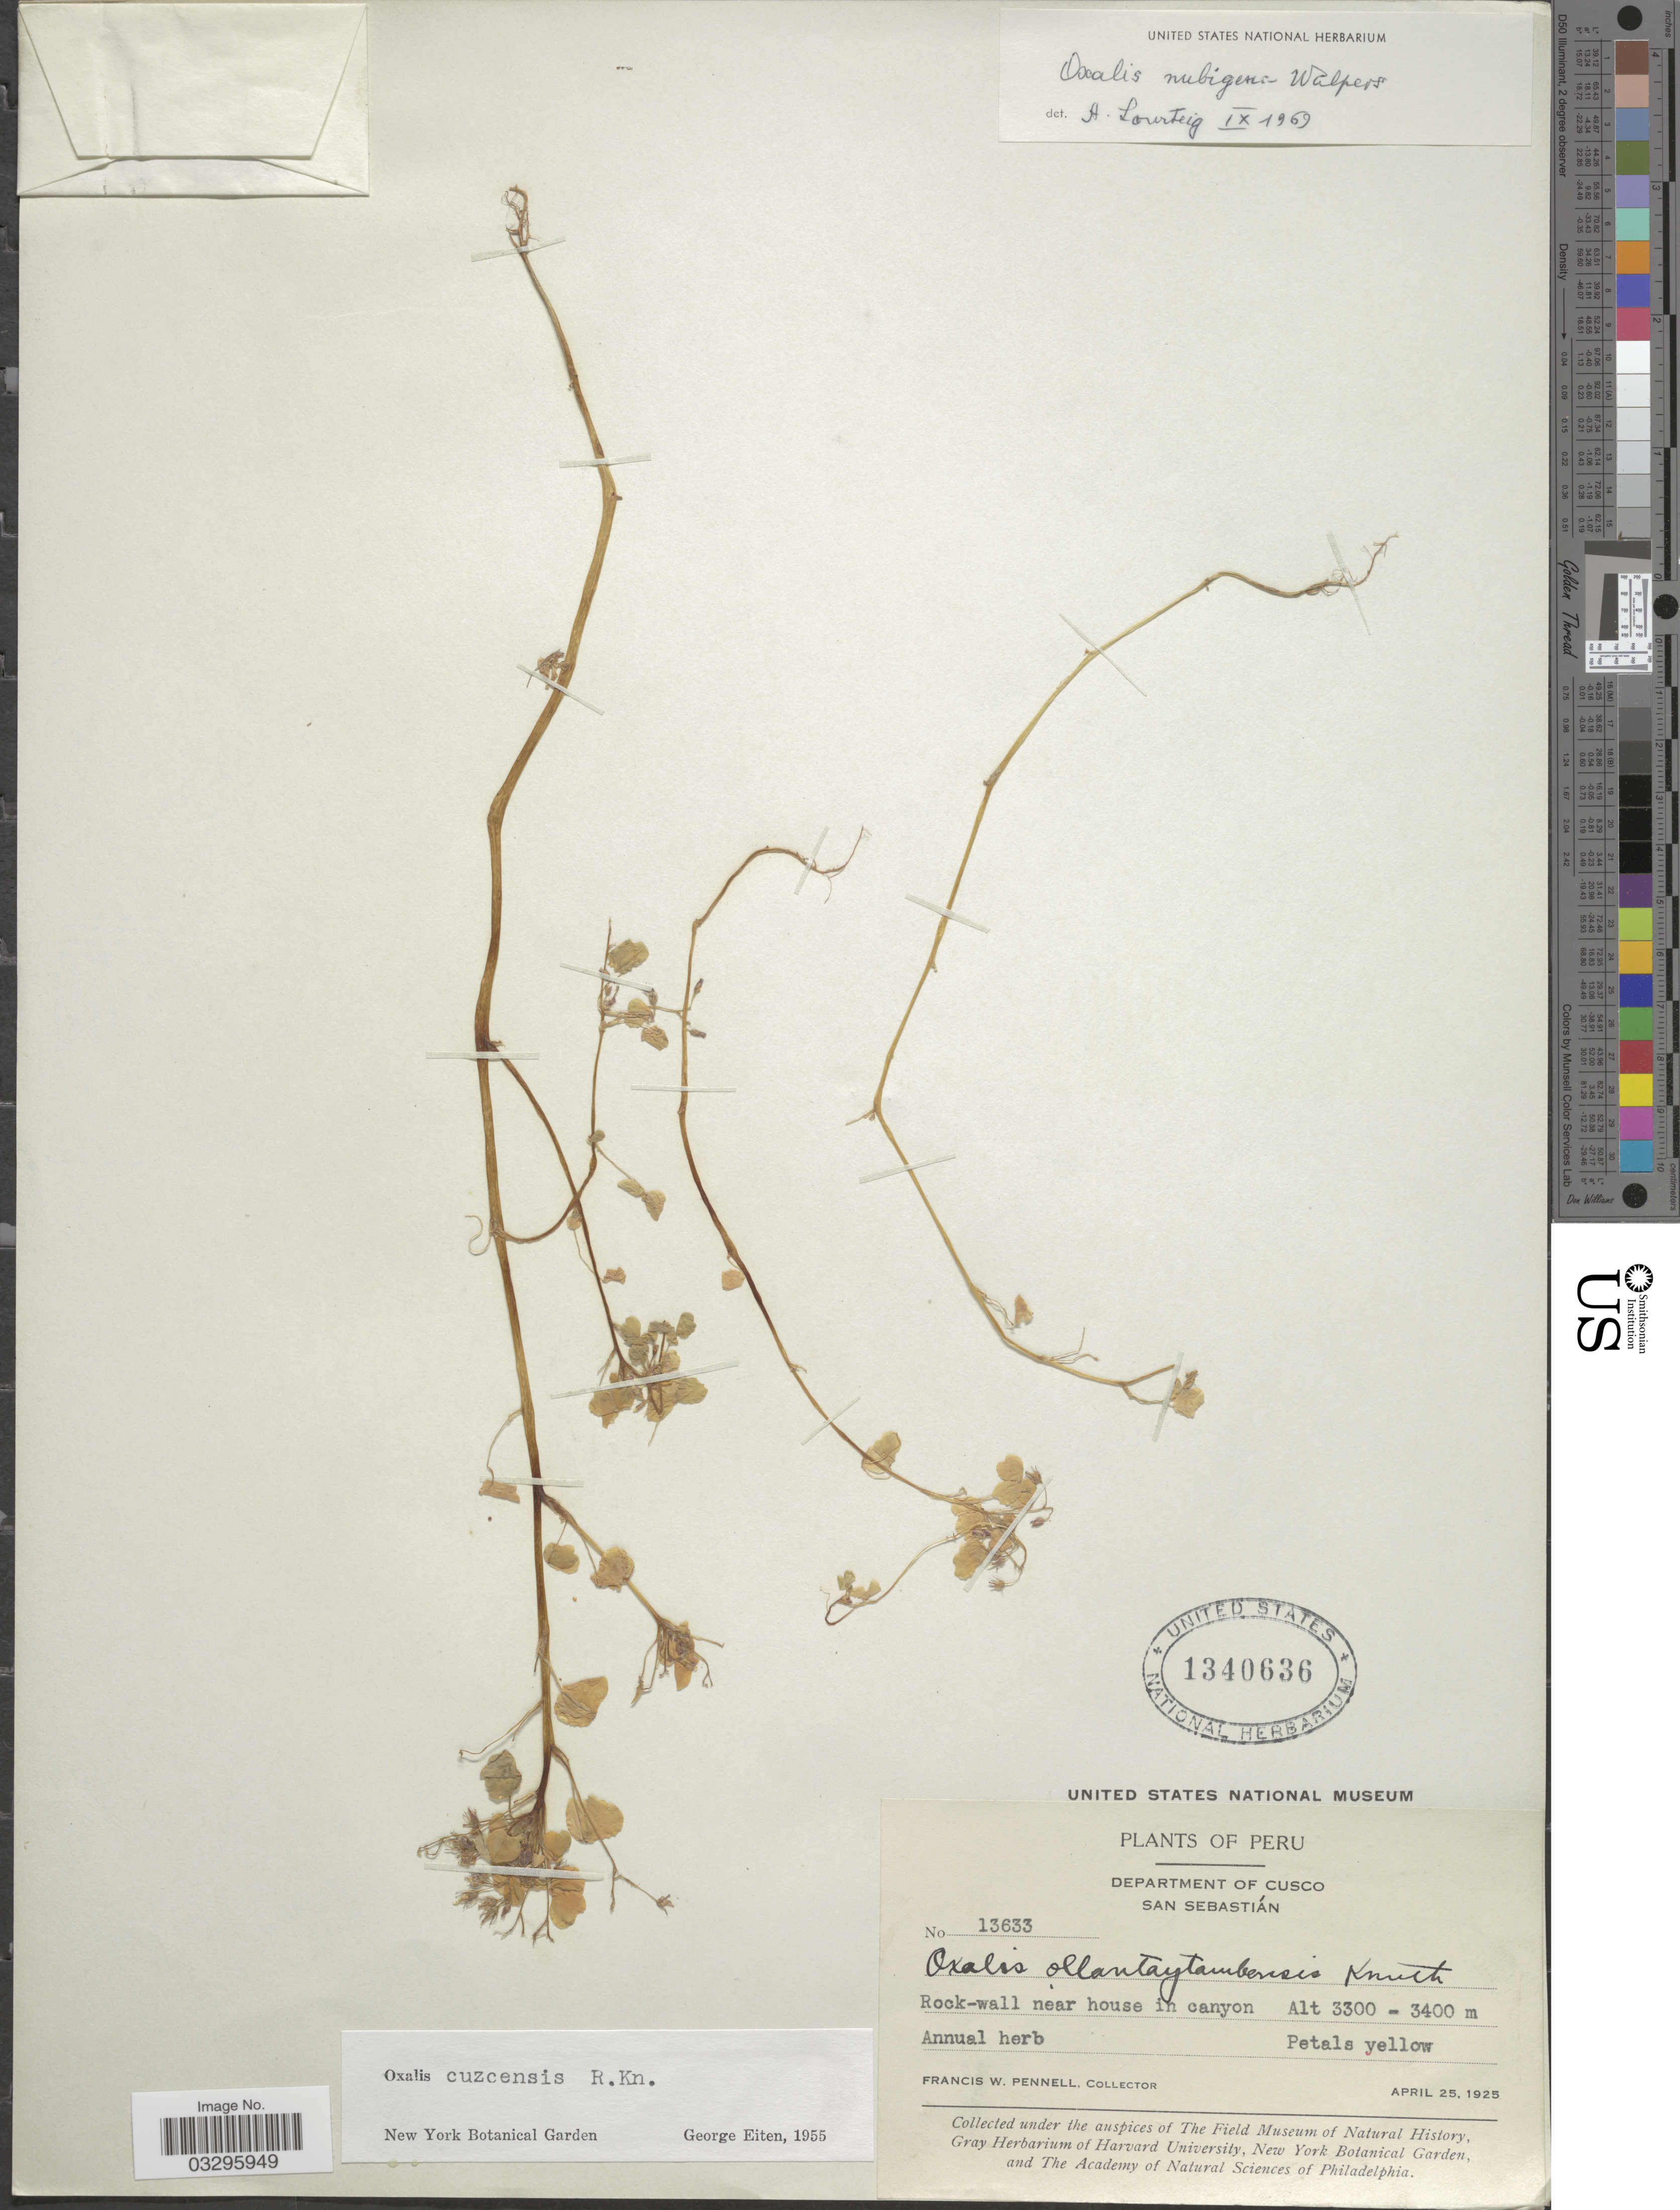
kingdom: Plantae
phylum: Tracheophyta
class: Magnoliopsida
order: Oxalidales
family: Oxalidaceae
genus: Oxalis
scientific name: Oxalis nubigena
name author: Walp.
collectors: F. W. Pennell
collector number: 13633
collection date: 1925-04-25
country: Peru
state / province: Cusco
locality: Department of Cusco. San Sebastián. Rock-wall near house in cayon.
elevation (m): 3300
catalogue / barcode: US 1340636